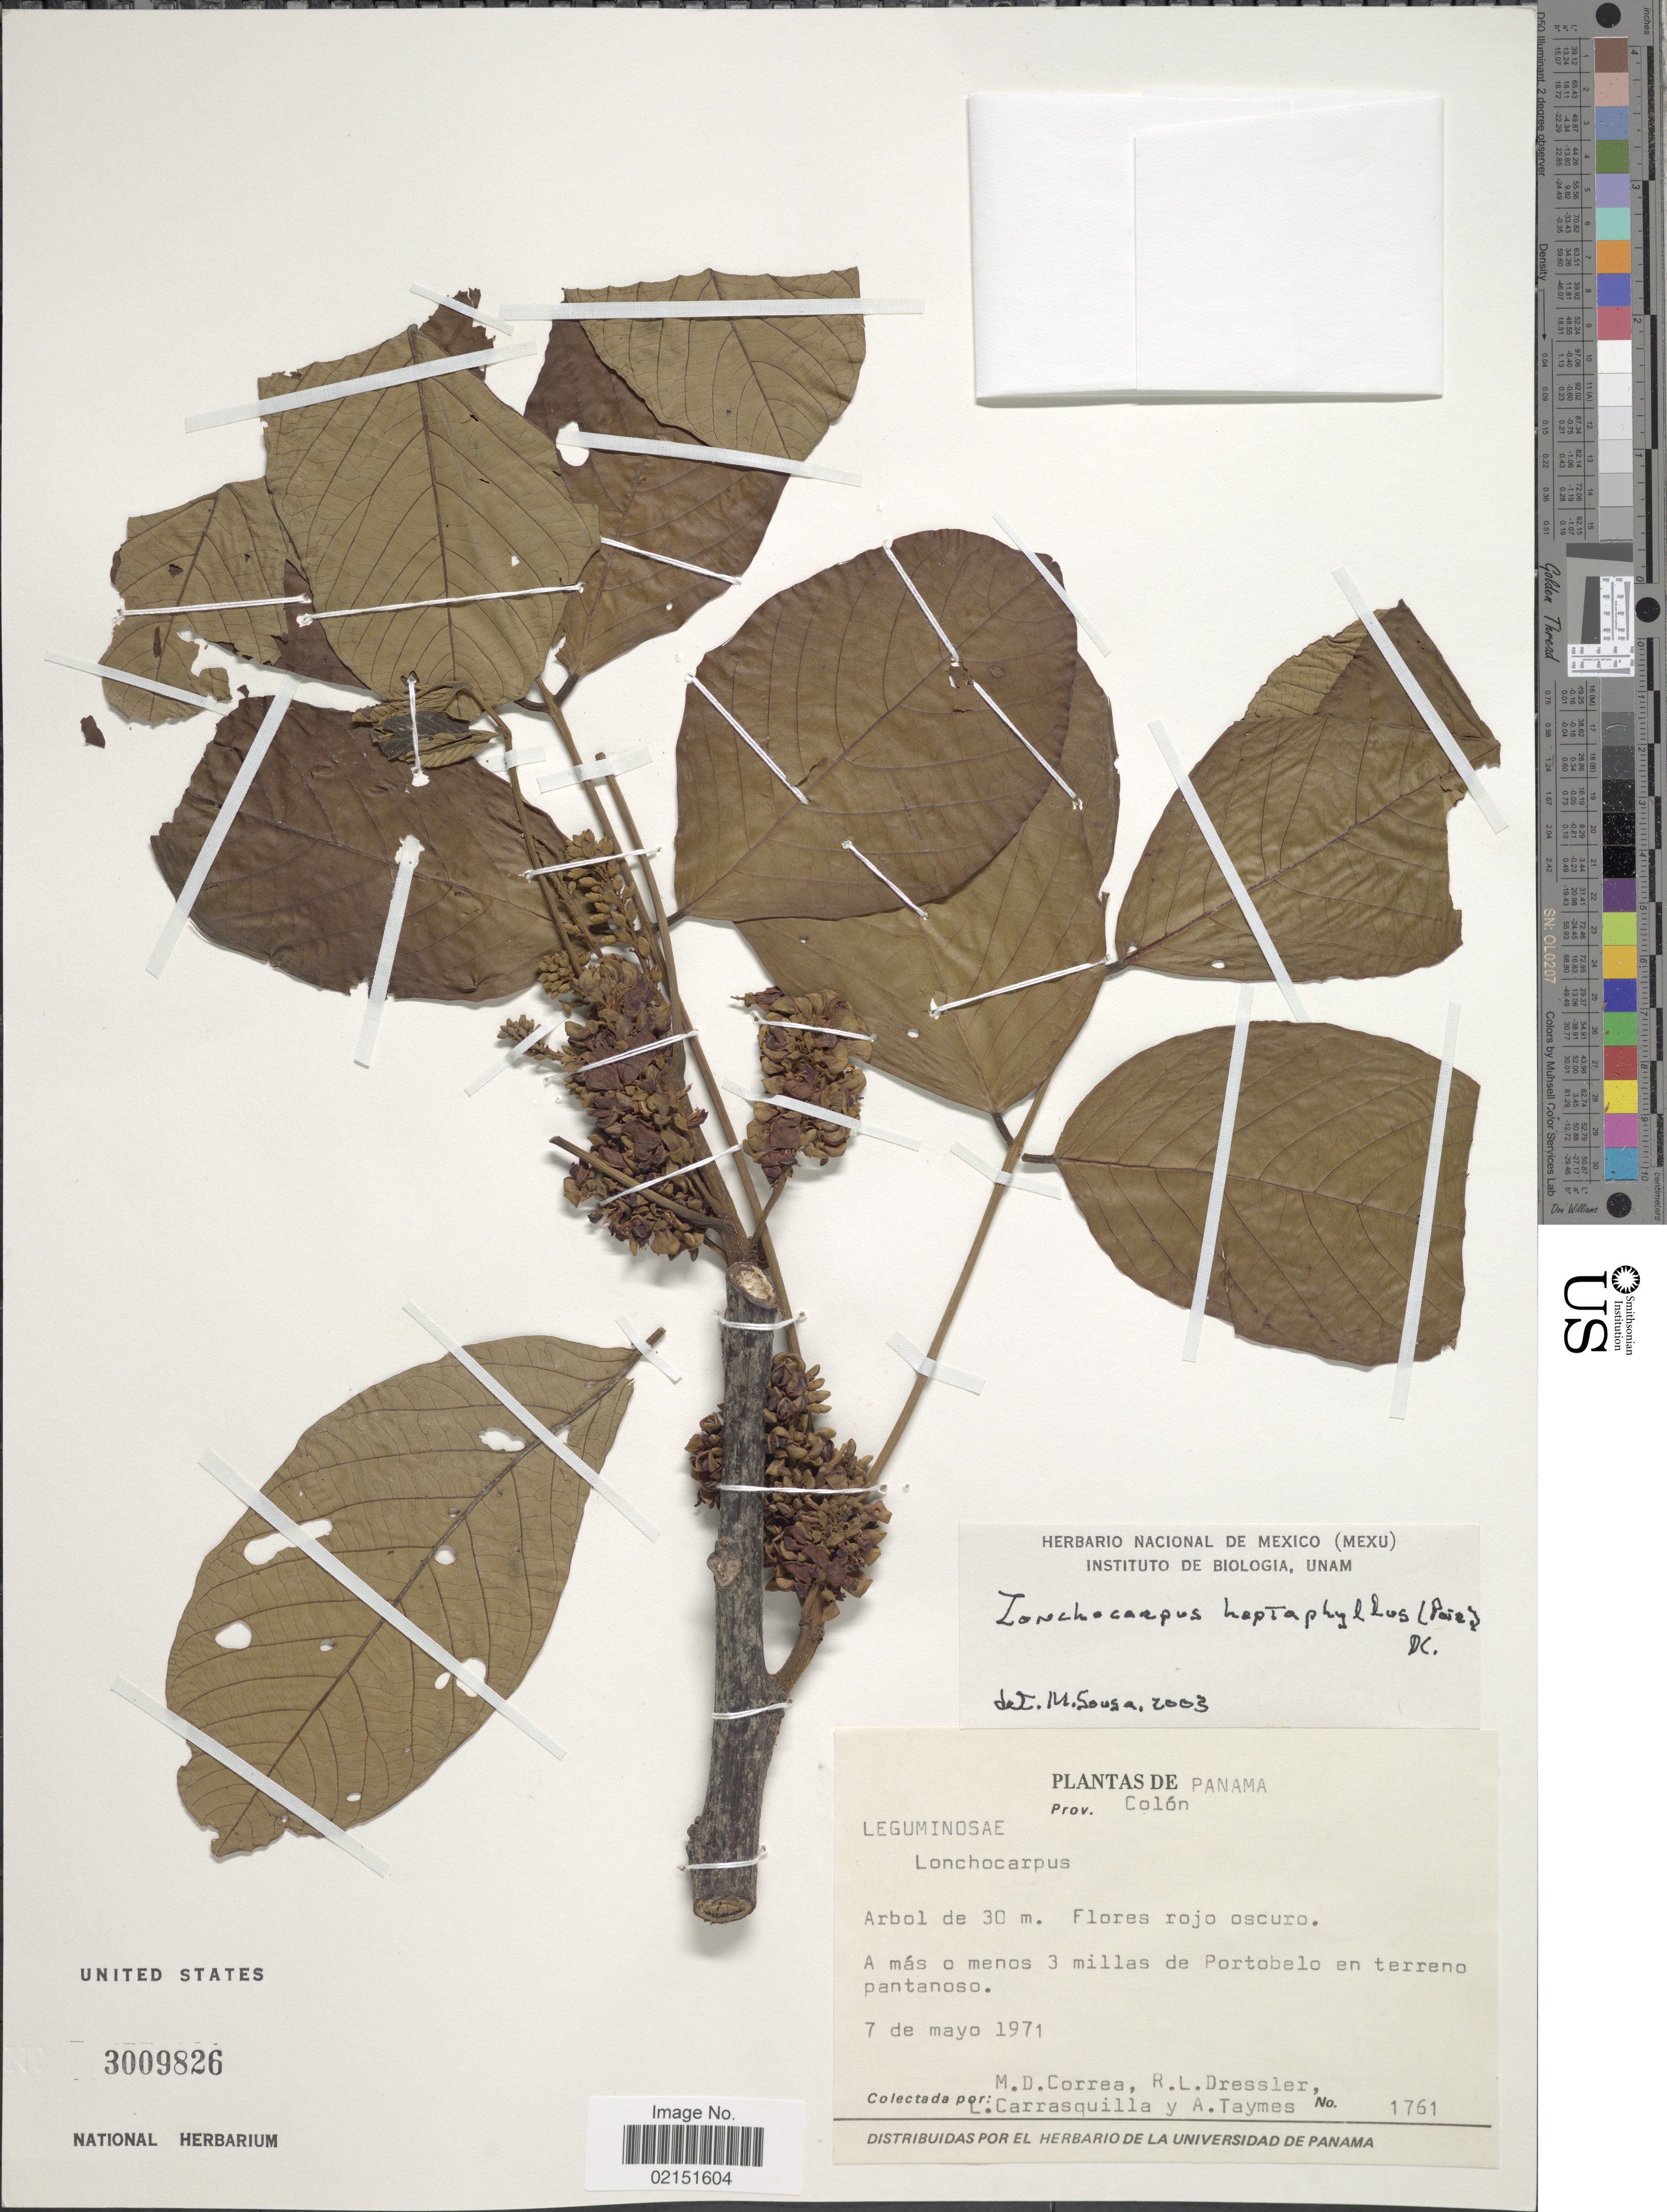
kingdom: Plantae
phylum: Tracheophyta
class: Magnoliopsida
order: Fabales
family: Fabaceae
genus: Lonchocarpus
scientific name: Lonchocarpus heptaphyllus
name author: (Poir.) DC.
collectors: M. D. Corrêa-A., R. Dressler, L. Carrasquilla & A. Taymes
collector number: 1761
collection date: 1971-05-07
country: Panama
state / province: Colón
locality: Prov. Colon. A mas o menos 3 millas de Portobelo en terreno pantanoso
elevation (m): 30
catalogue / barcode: US 3009826